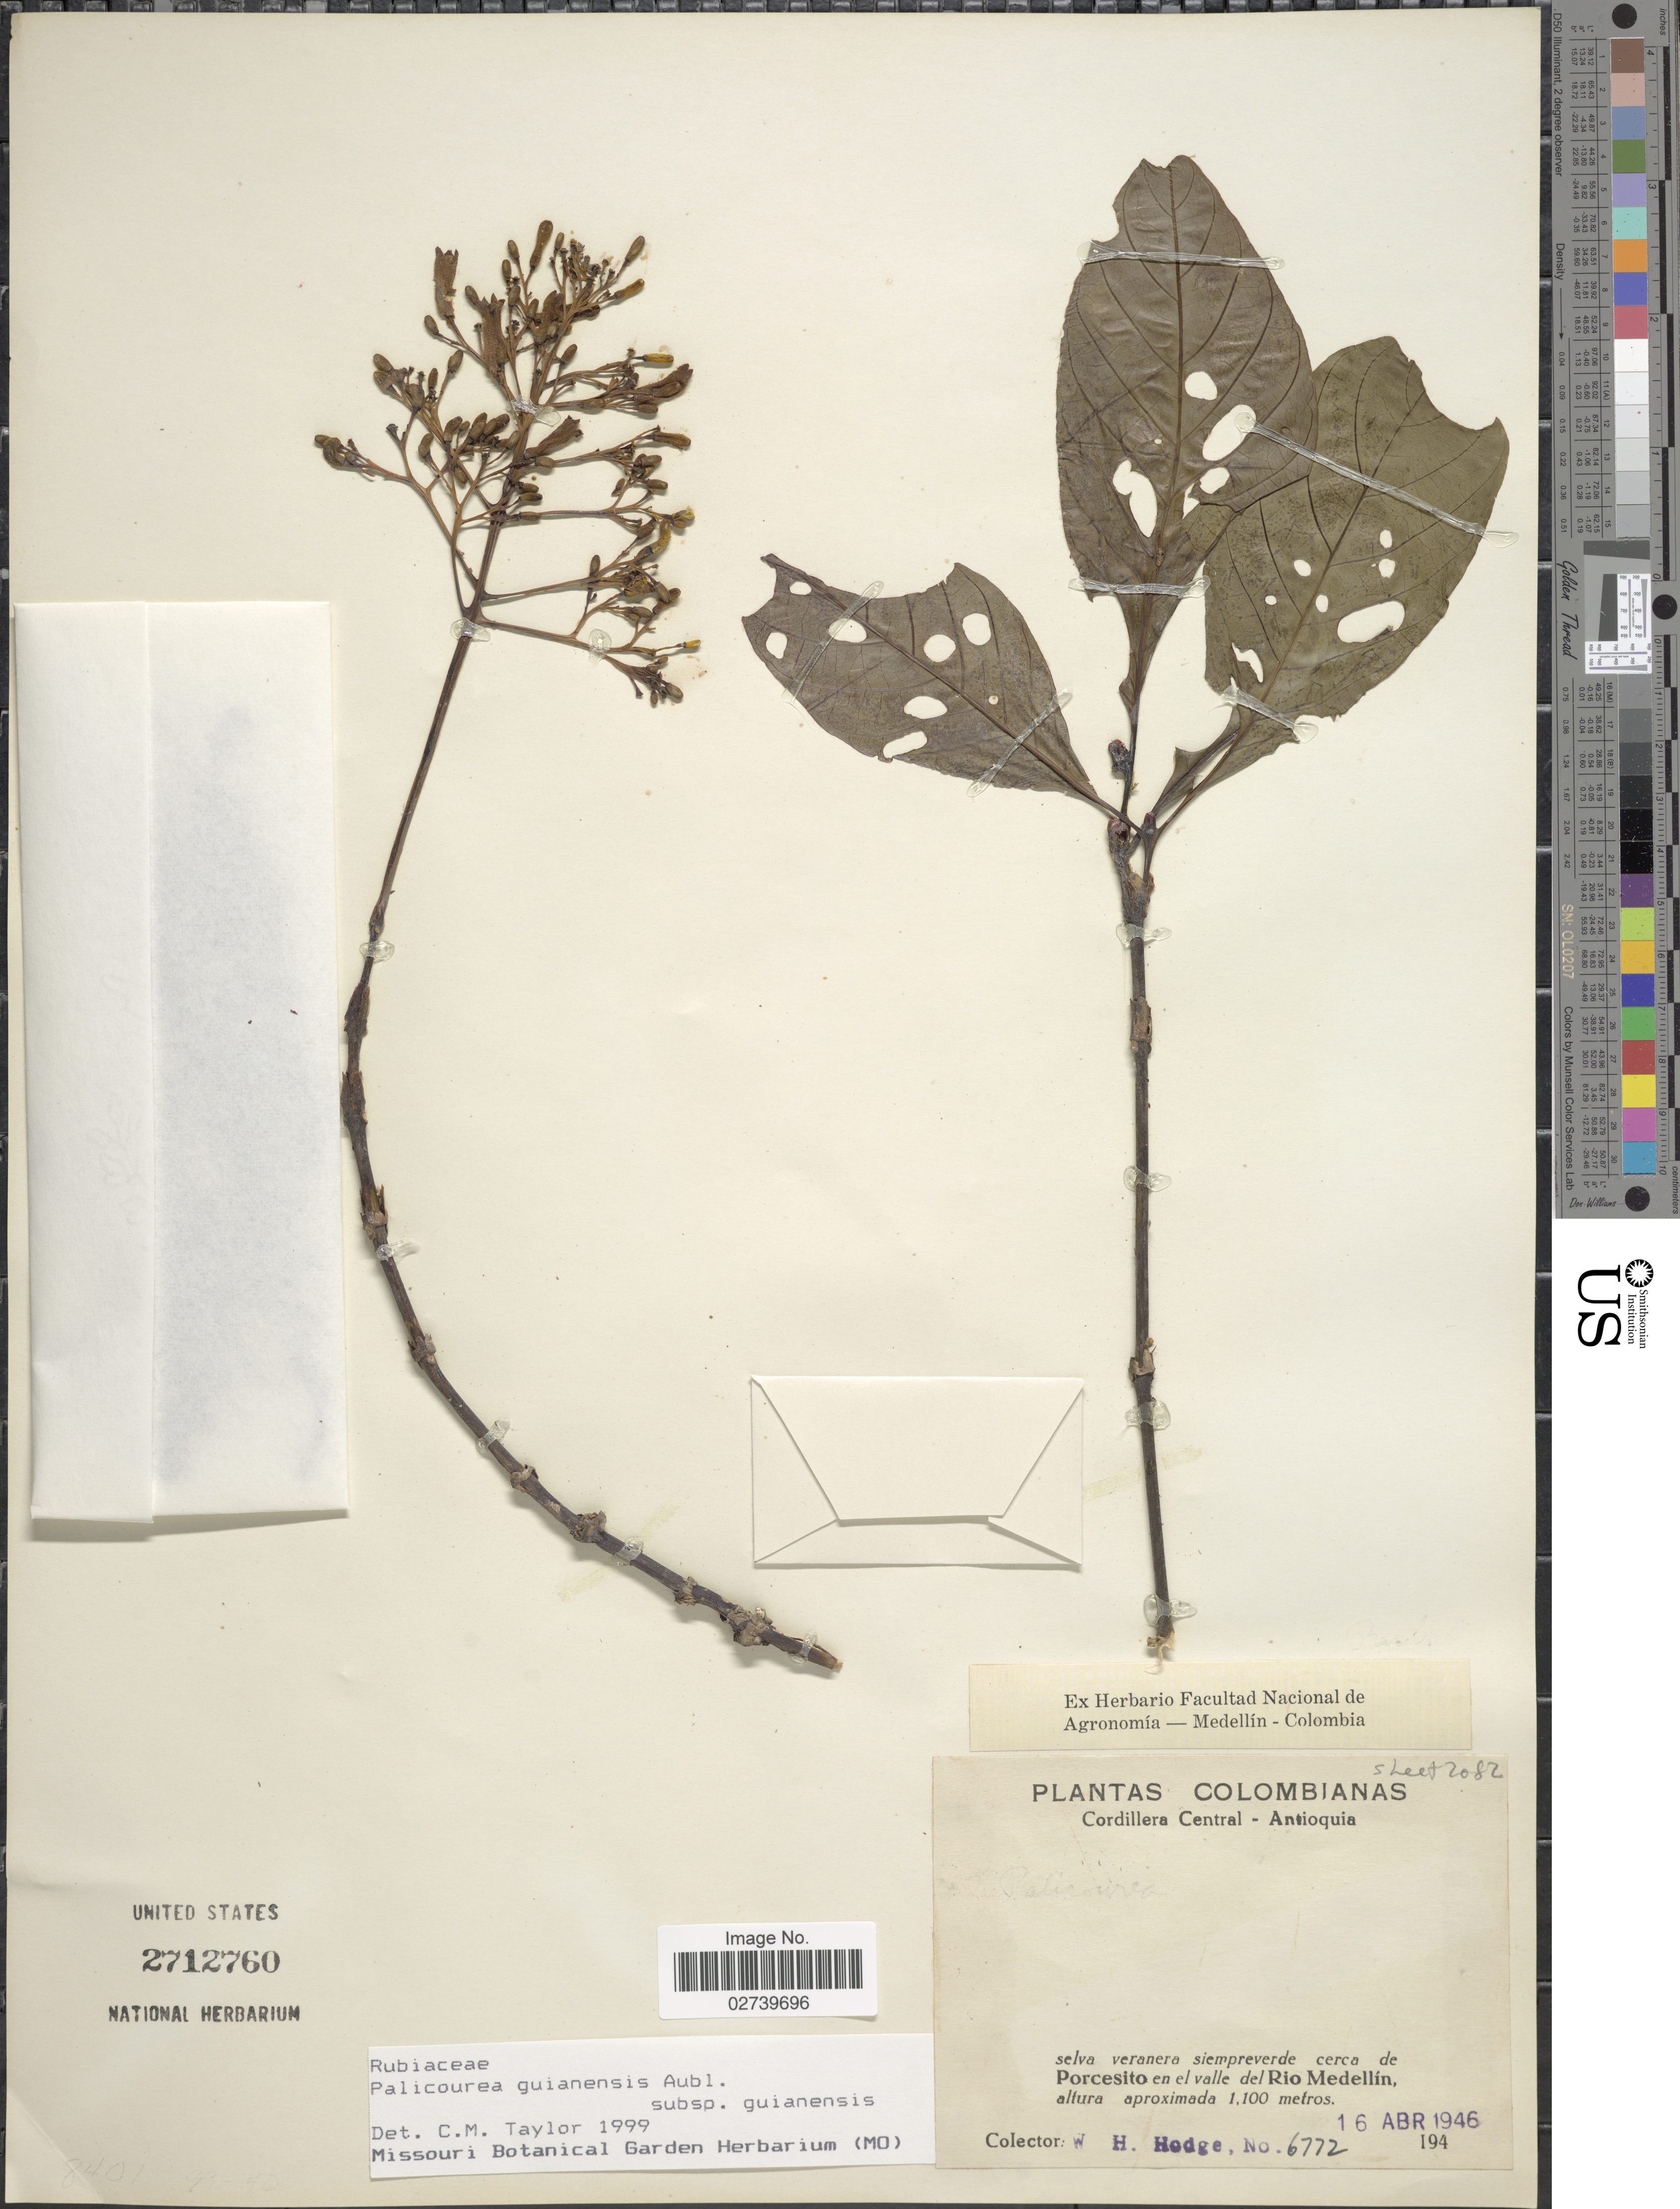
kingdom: Plantae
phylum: Tracheophyta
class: Magnoliopsida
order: Gentianales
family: Rubiaceae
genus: Palicourea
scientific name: Palicourea guianensis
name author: Aubl.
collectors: W. Hodge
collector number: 6772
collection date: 1946-04-16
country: Colombia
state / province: Antioquia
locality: Cordillera Central. selva veranera siempreverde cerca de Porcesito en el valle del Rio Medellín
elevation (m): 1100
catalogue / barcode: US 2712760